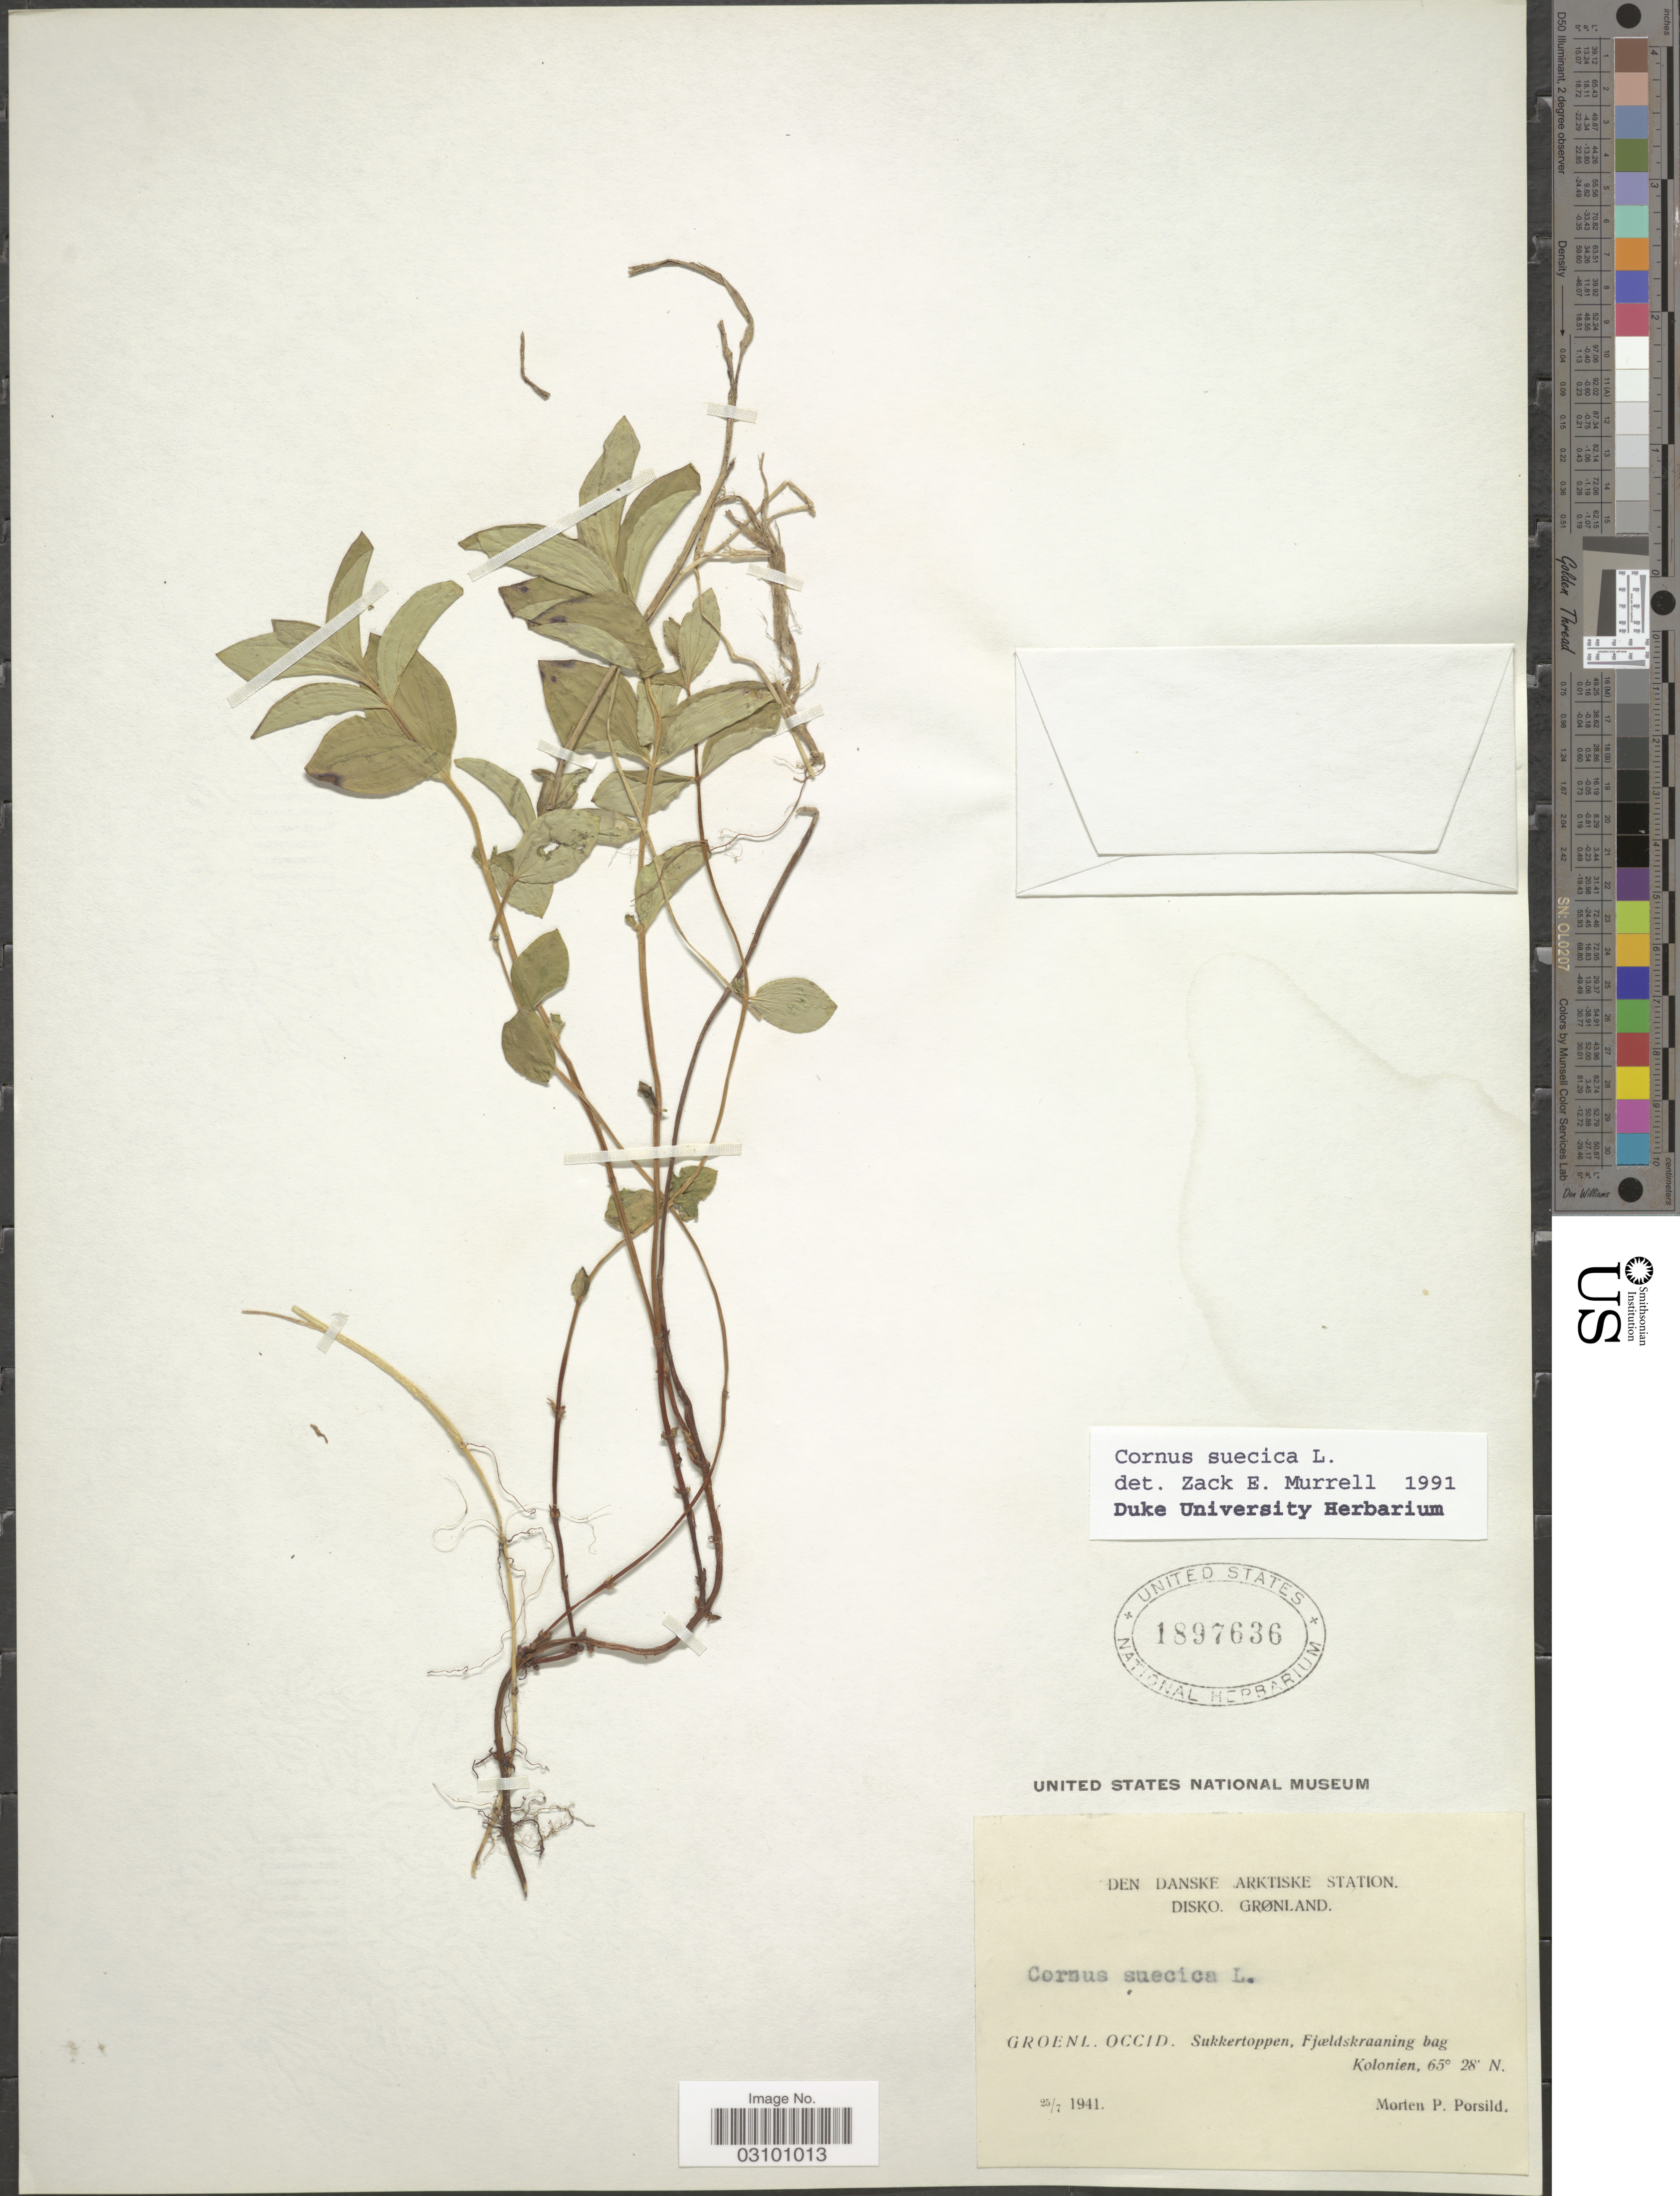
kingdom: Plantae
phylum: Tracheophyta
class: Magnoliopsida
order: Cornales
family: Cornaceae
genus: Cornus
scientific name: Cornus suecica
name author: L.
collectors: M. P. Porsild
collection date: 1941-07-25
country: Greenland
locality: Den Dankse Arktiske Station. Disko. Grønland. Groenl. Occid. Sukkertoppen, Fjœldskraaning bag Kolonien.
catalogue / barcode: US 1897636